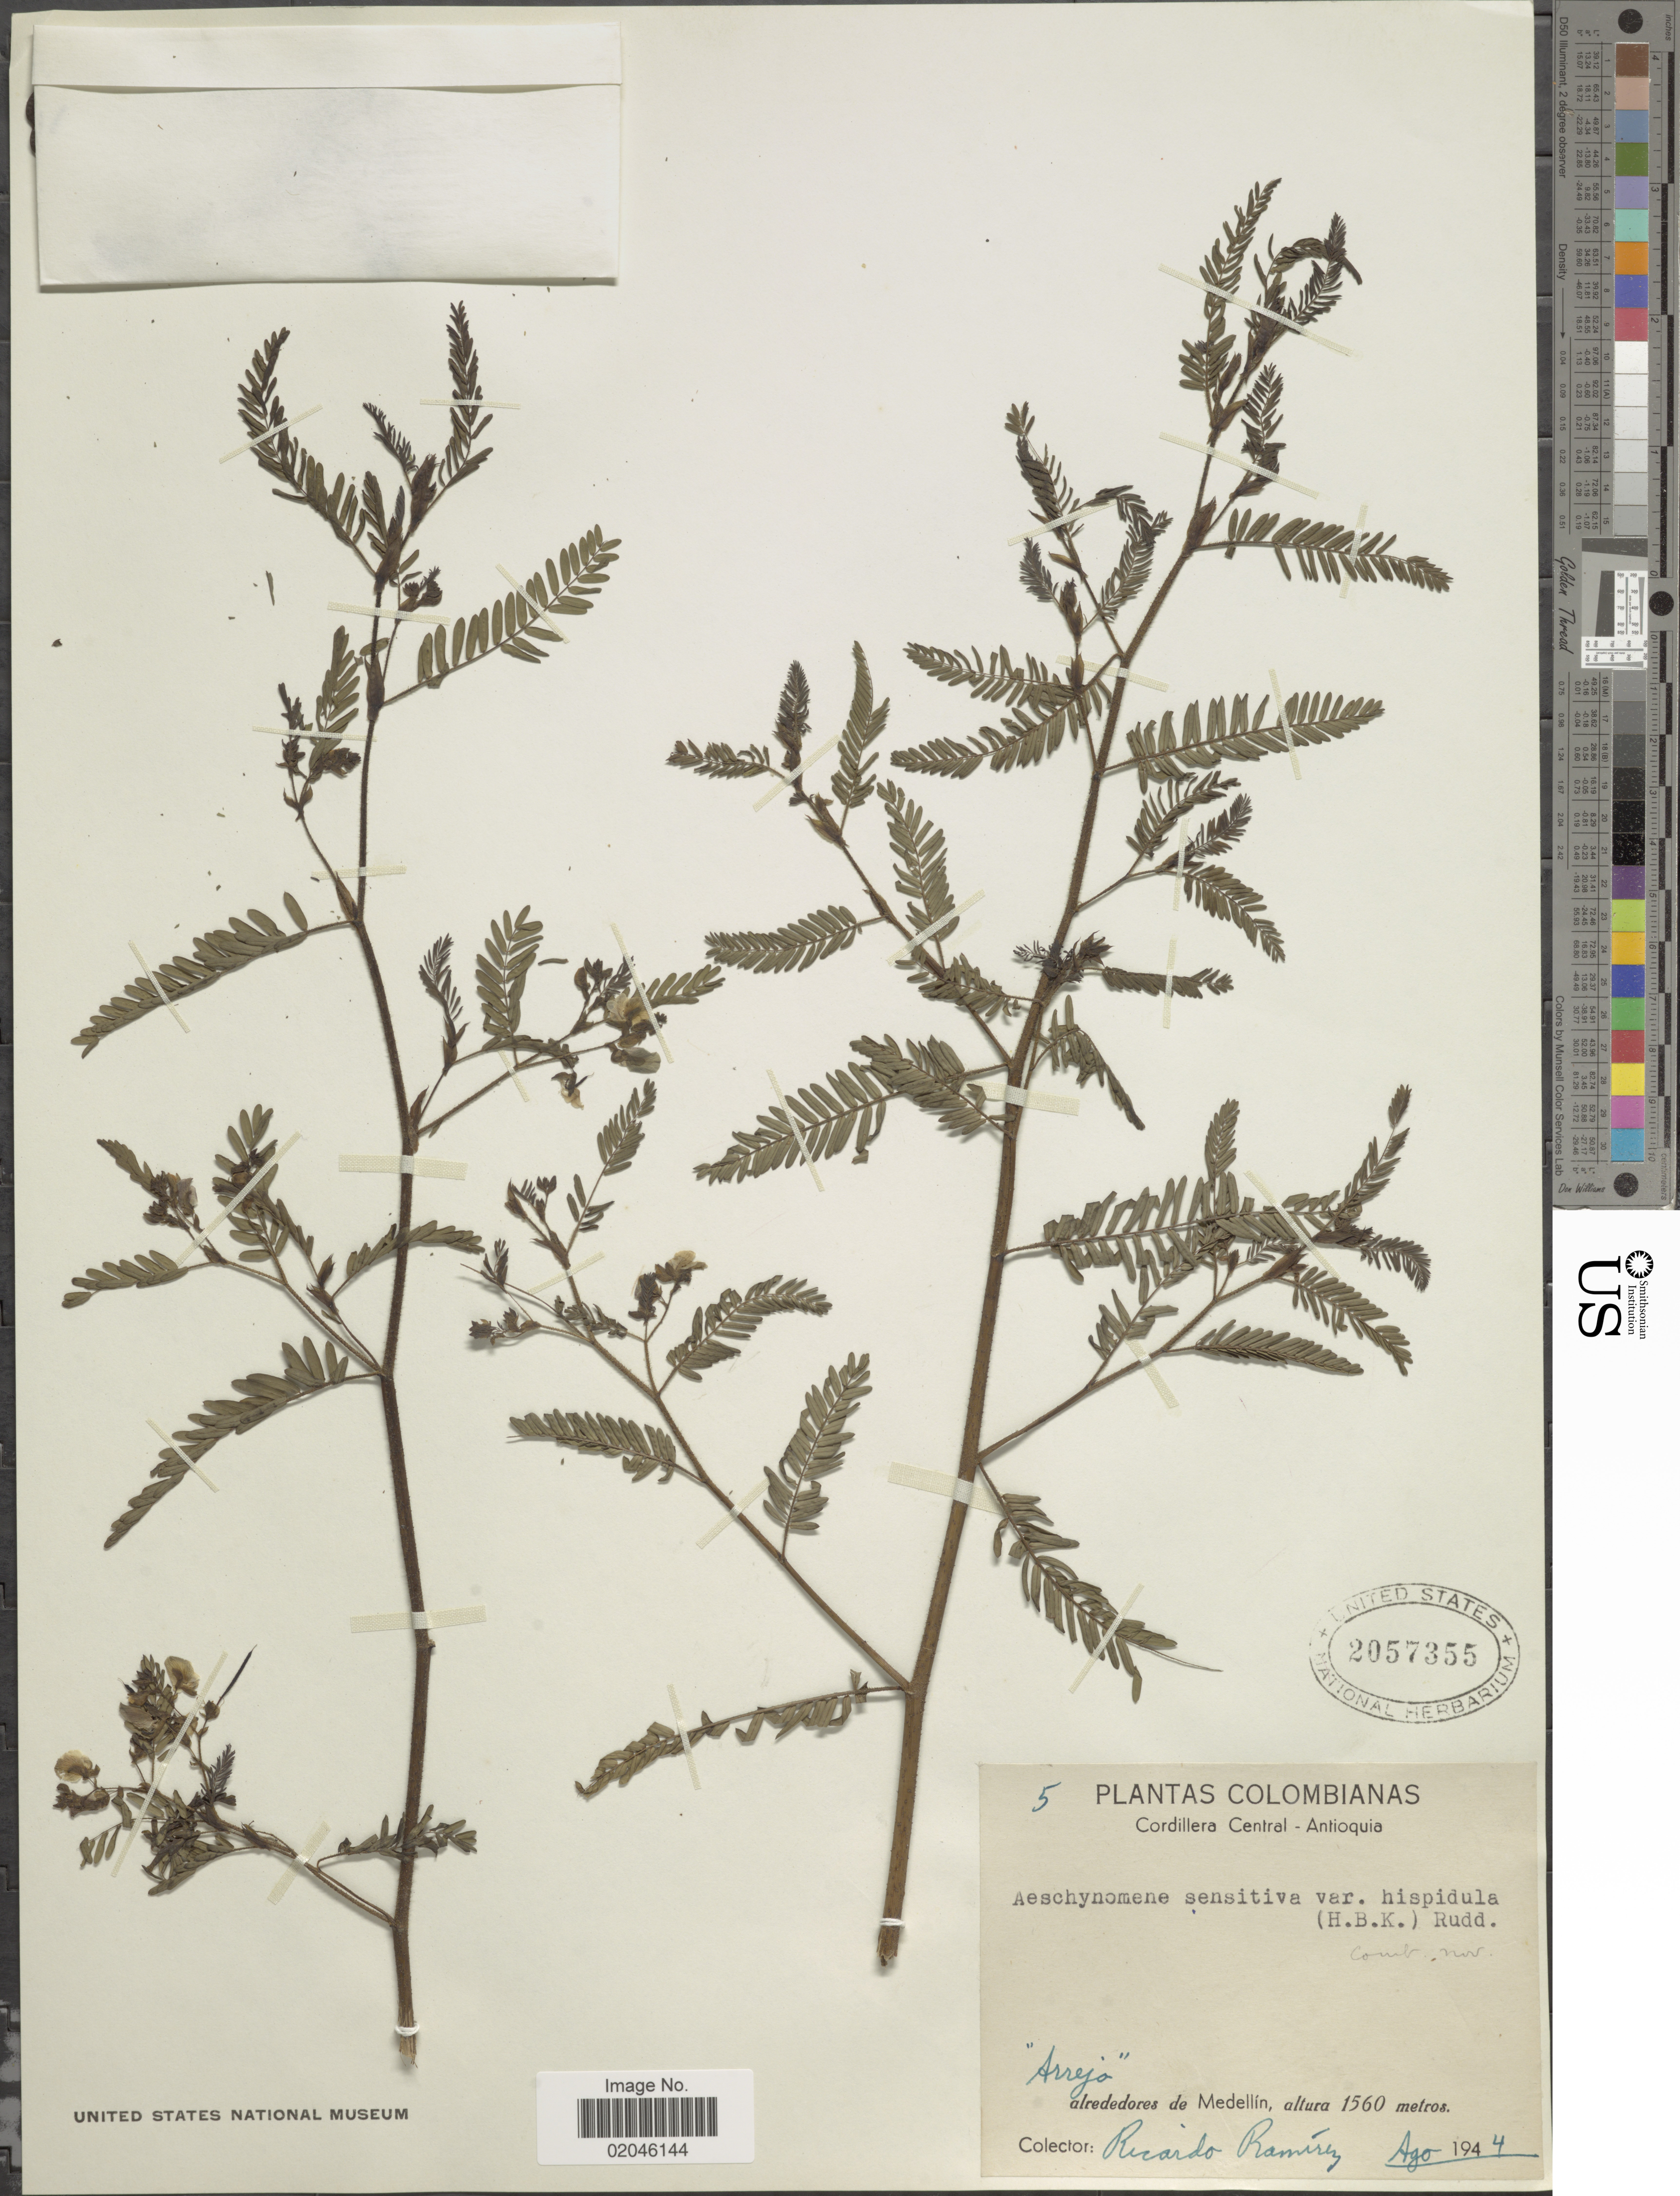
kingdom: Plantae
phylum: Tracheophyta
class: Magnoliopsida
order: Fabales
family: Fabaceae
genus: Aeschynomene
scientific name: Aeschynomene sensitiva var. hispidula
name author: Rudd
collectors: R. Ramirez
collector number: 5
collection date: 1944-08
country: Colombia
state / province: Antioquia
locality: Cordillera Central, "arrejo", alrededores de Medellin.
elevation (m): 1560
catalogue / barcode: US 2057355